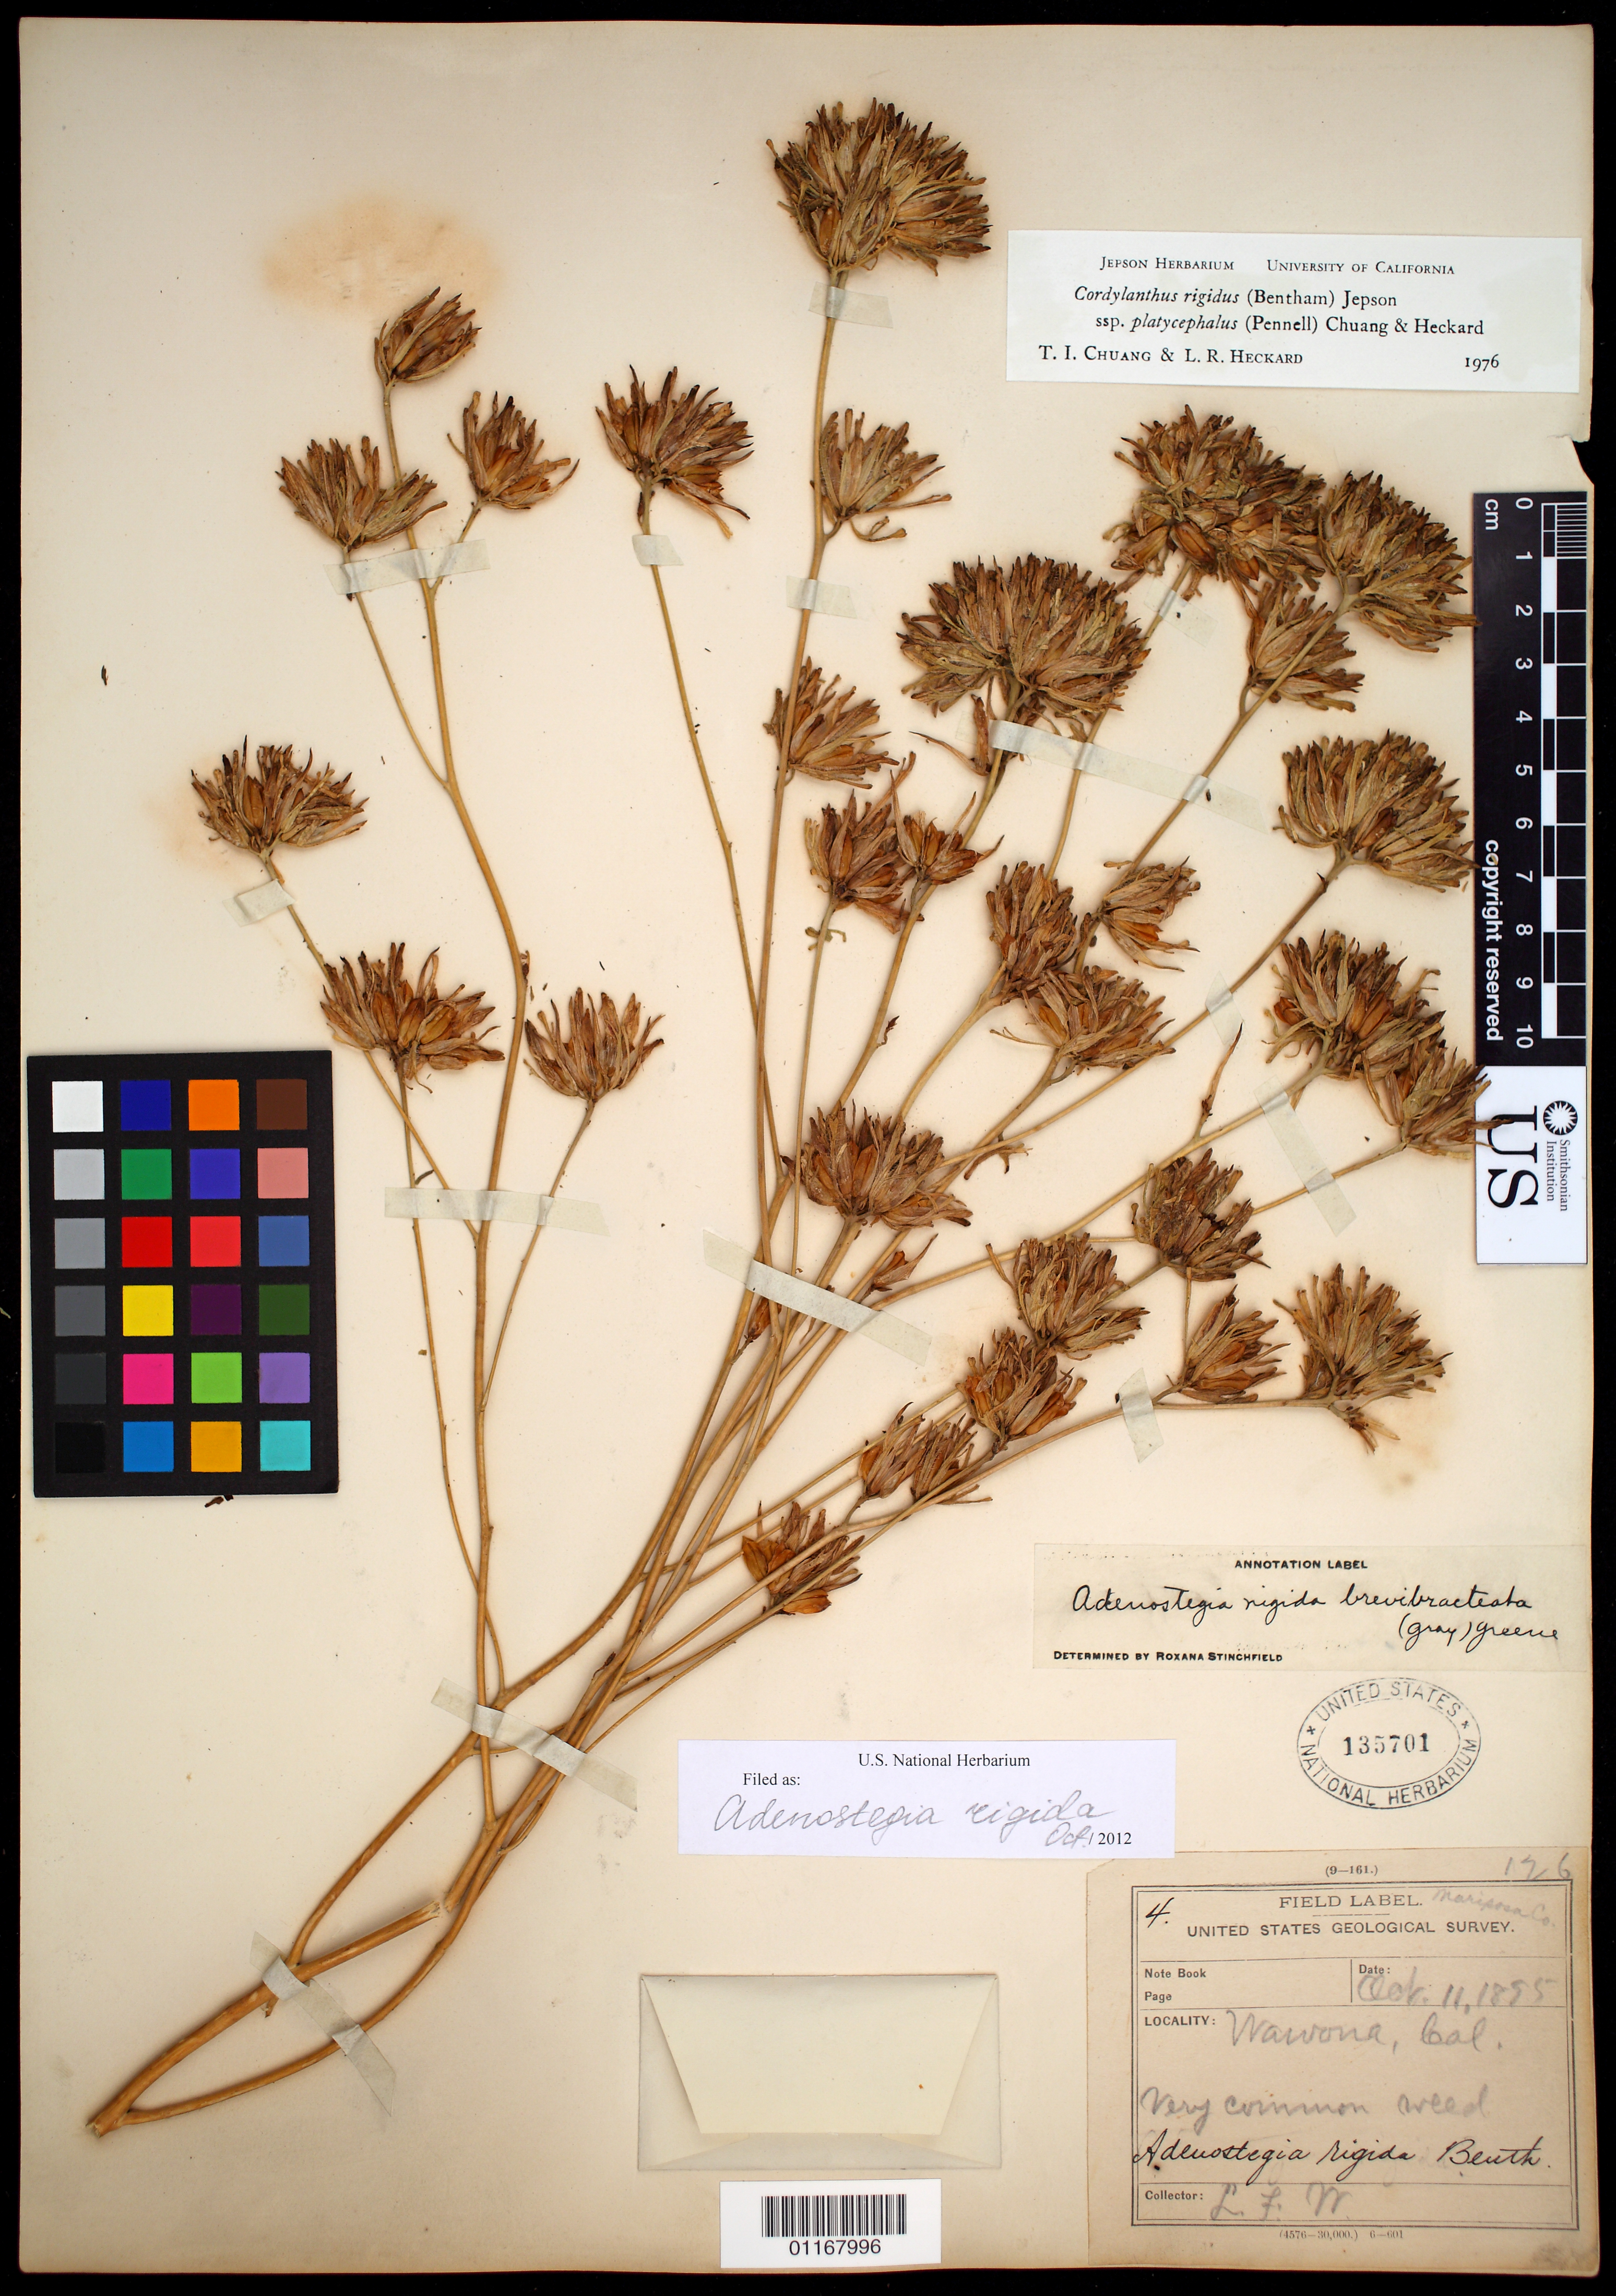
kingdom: Plantae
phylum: Tracheophyta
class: Magnoliopsida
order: Lamiales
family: Orobanchaceae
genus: Cordylanthus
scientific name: Cordylanthus rigidus subsp. rigidus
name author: (Benth.) Jeps.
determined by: Barringer, K. A.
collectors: L. F. Ward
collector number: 126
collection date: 1895-10-11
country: United States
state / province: California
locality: Wawona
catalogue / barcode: US 135701